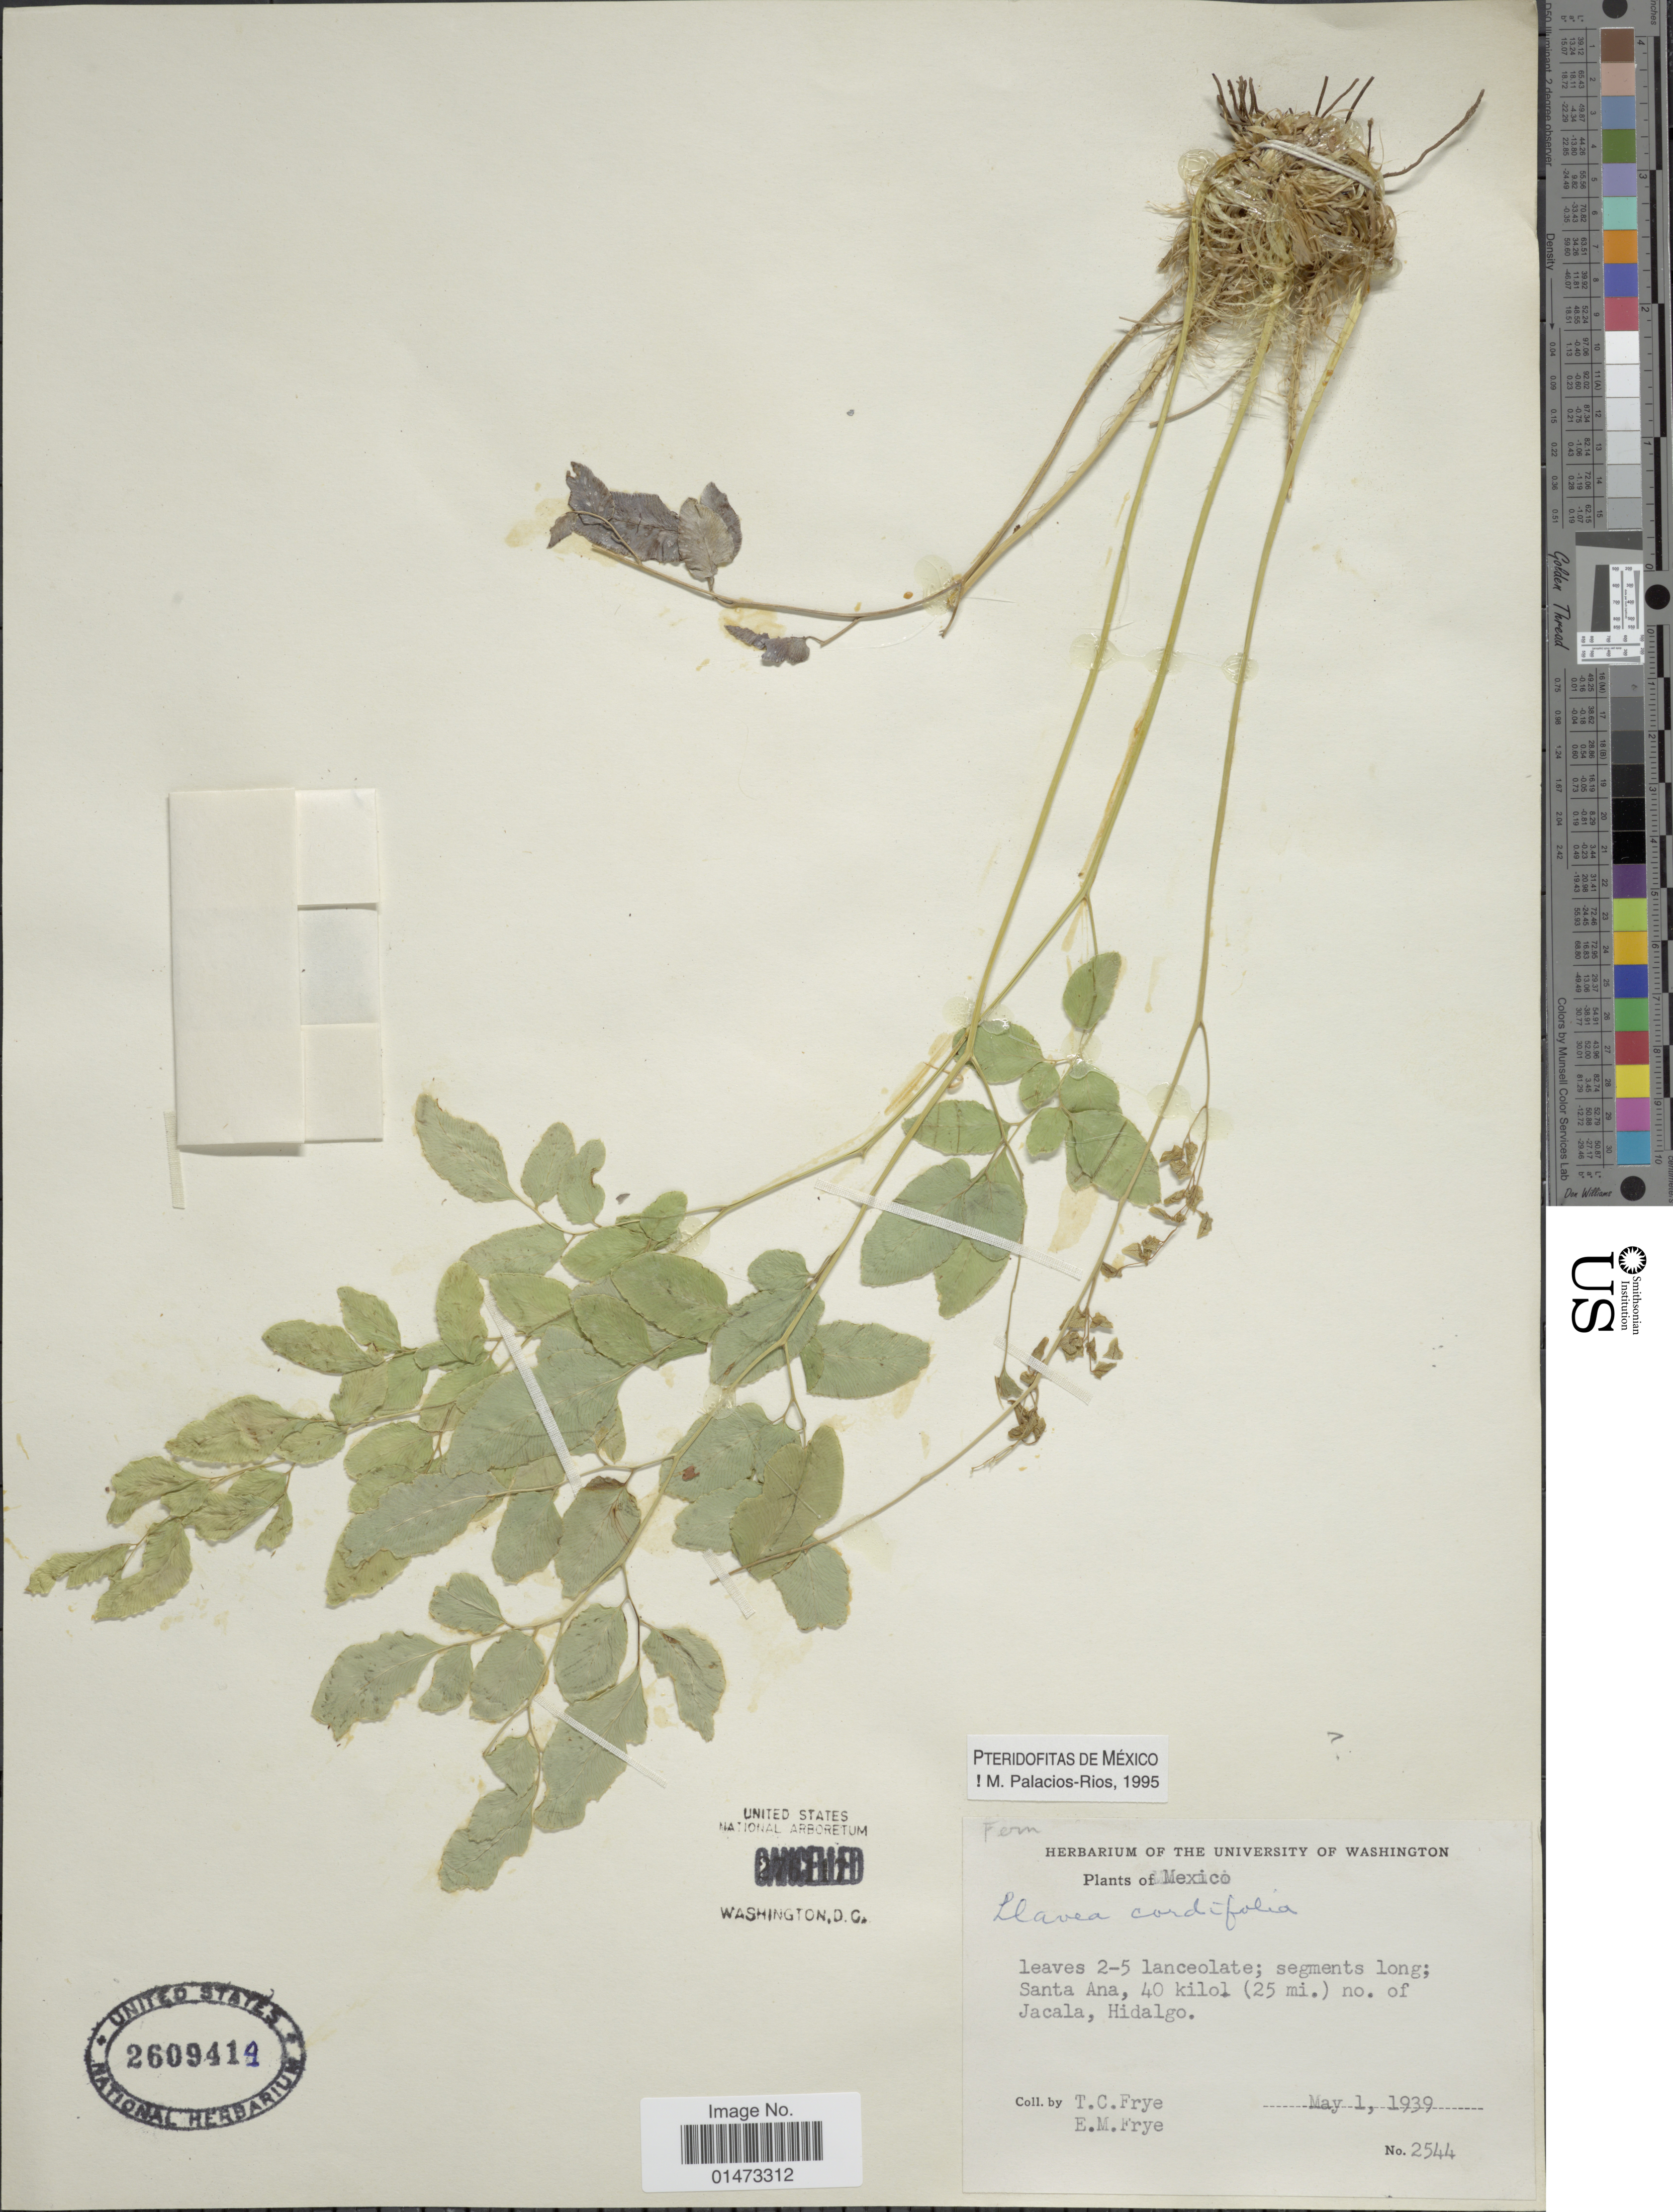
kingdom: Plantae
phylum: Tracheophyta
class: Polypodiopsida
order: Polypodiales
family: Pteridaceae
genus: Llavea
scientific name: Llavea cordifolia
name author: Lag.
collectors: T. C. Frye & E. Frye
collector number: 2544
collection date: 1939-05-01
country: Mexico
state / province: Hidalgo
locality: Santa Ana, 40 kilo. (25 mi.) no. of Jacala.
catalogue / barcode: US 2609419